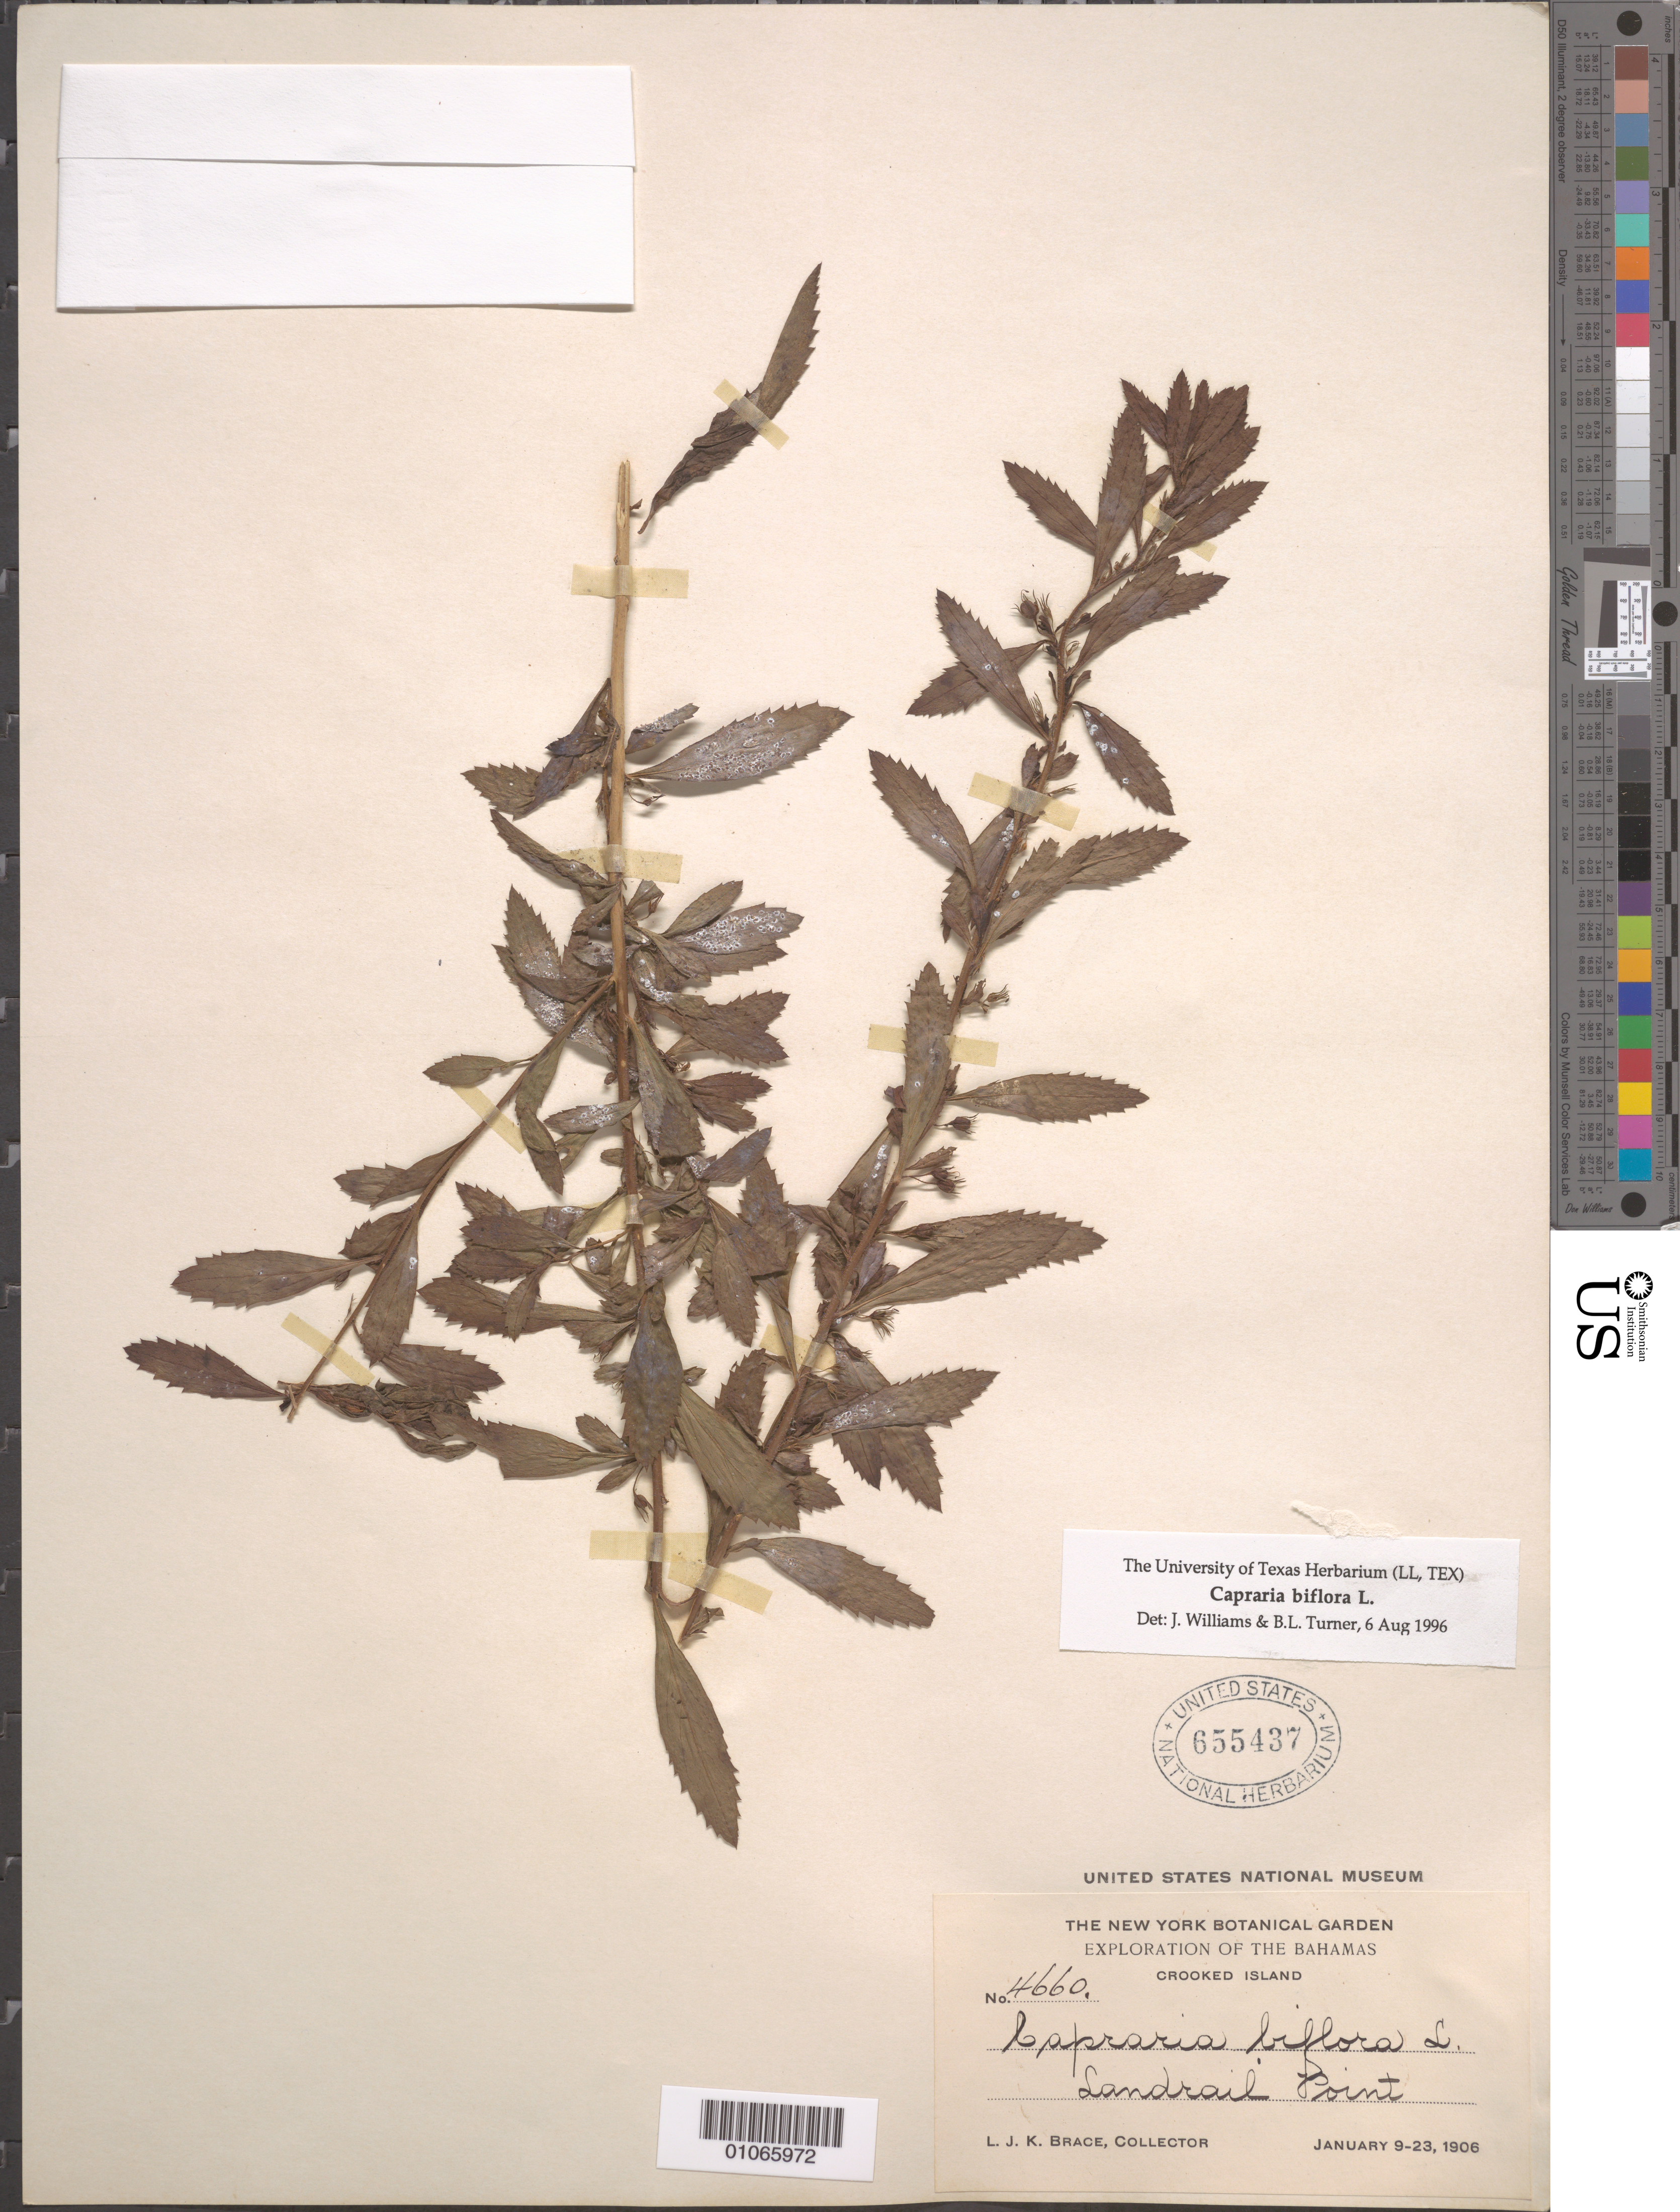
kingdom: Plantae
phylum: Tracheophyta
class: Magnoliopsida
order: Lamiales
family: Scrophulariaceae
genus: Capraria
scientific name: Capraria biflora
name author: L.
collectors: L. J. K. Brace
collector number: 4660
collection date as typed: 09 Jan 1906 to 23 Jan 1906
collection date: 1906-01-09/1906-01-23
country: Bahamas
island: Crooked I.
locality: Landrail Point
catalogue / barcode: US 655437